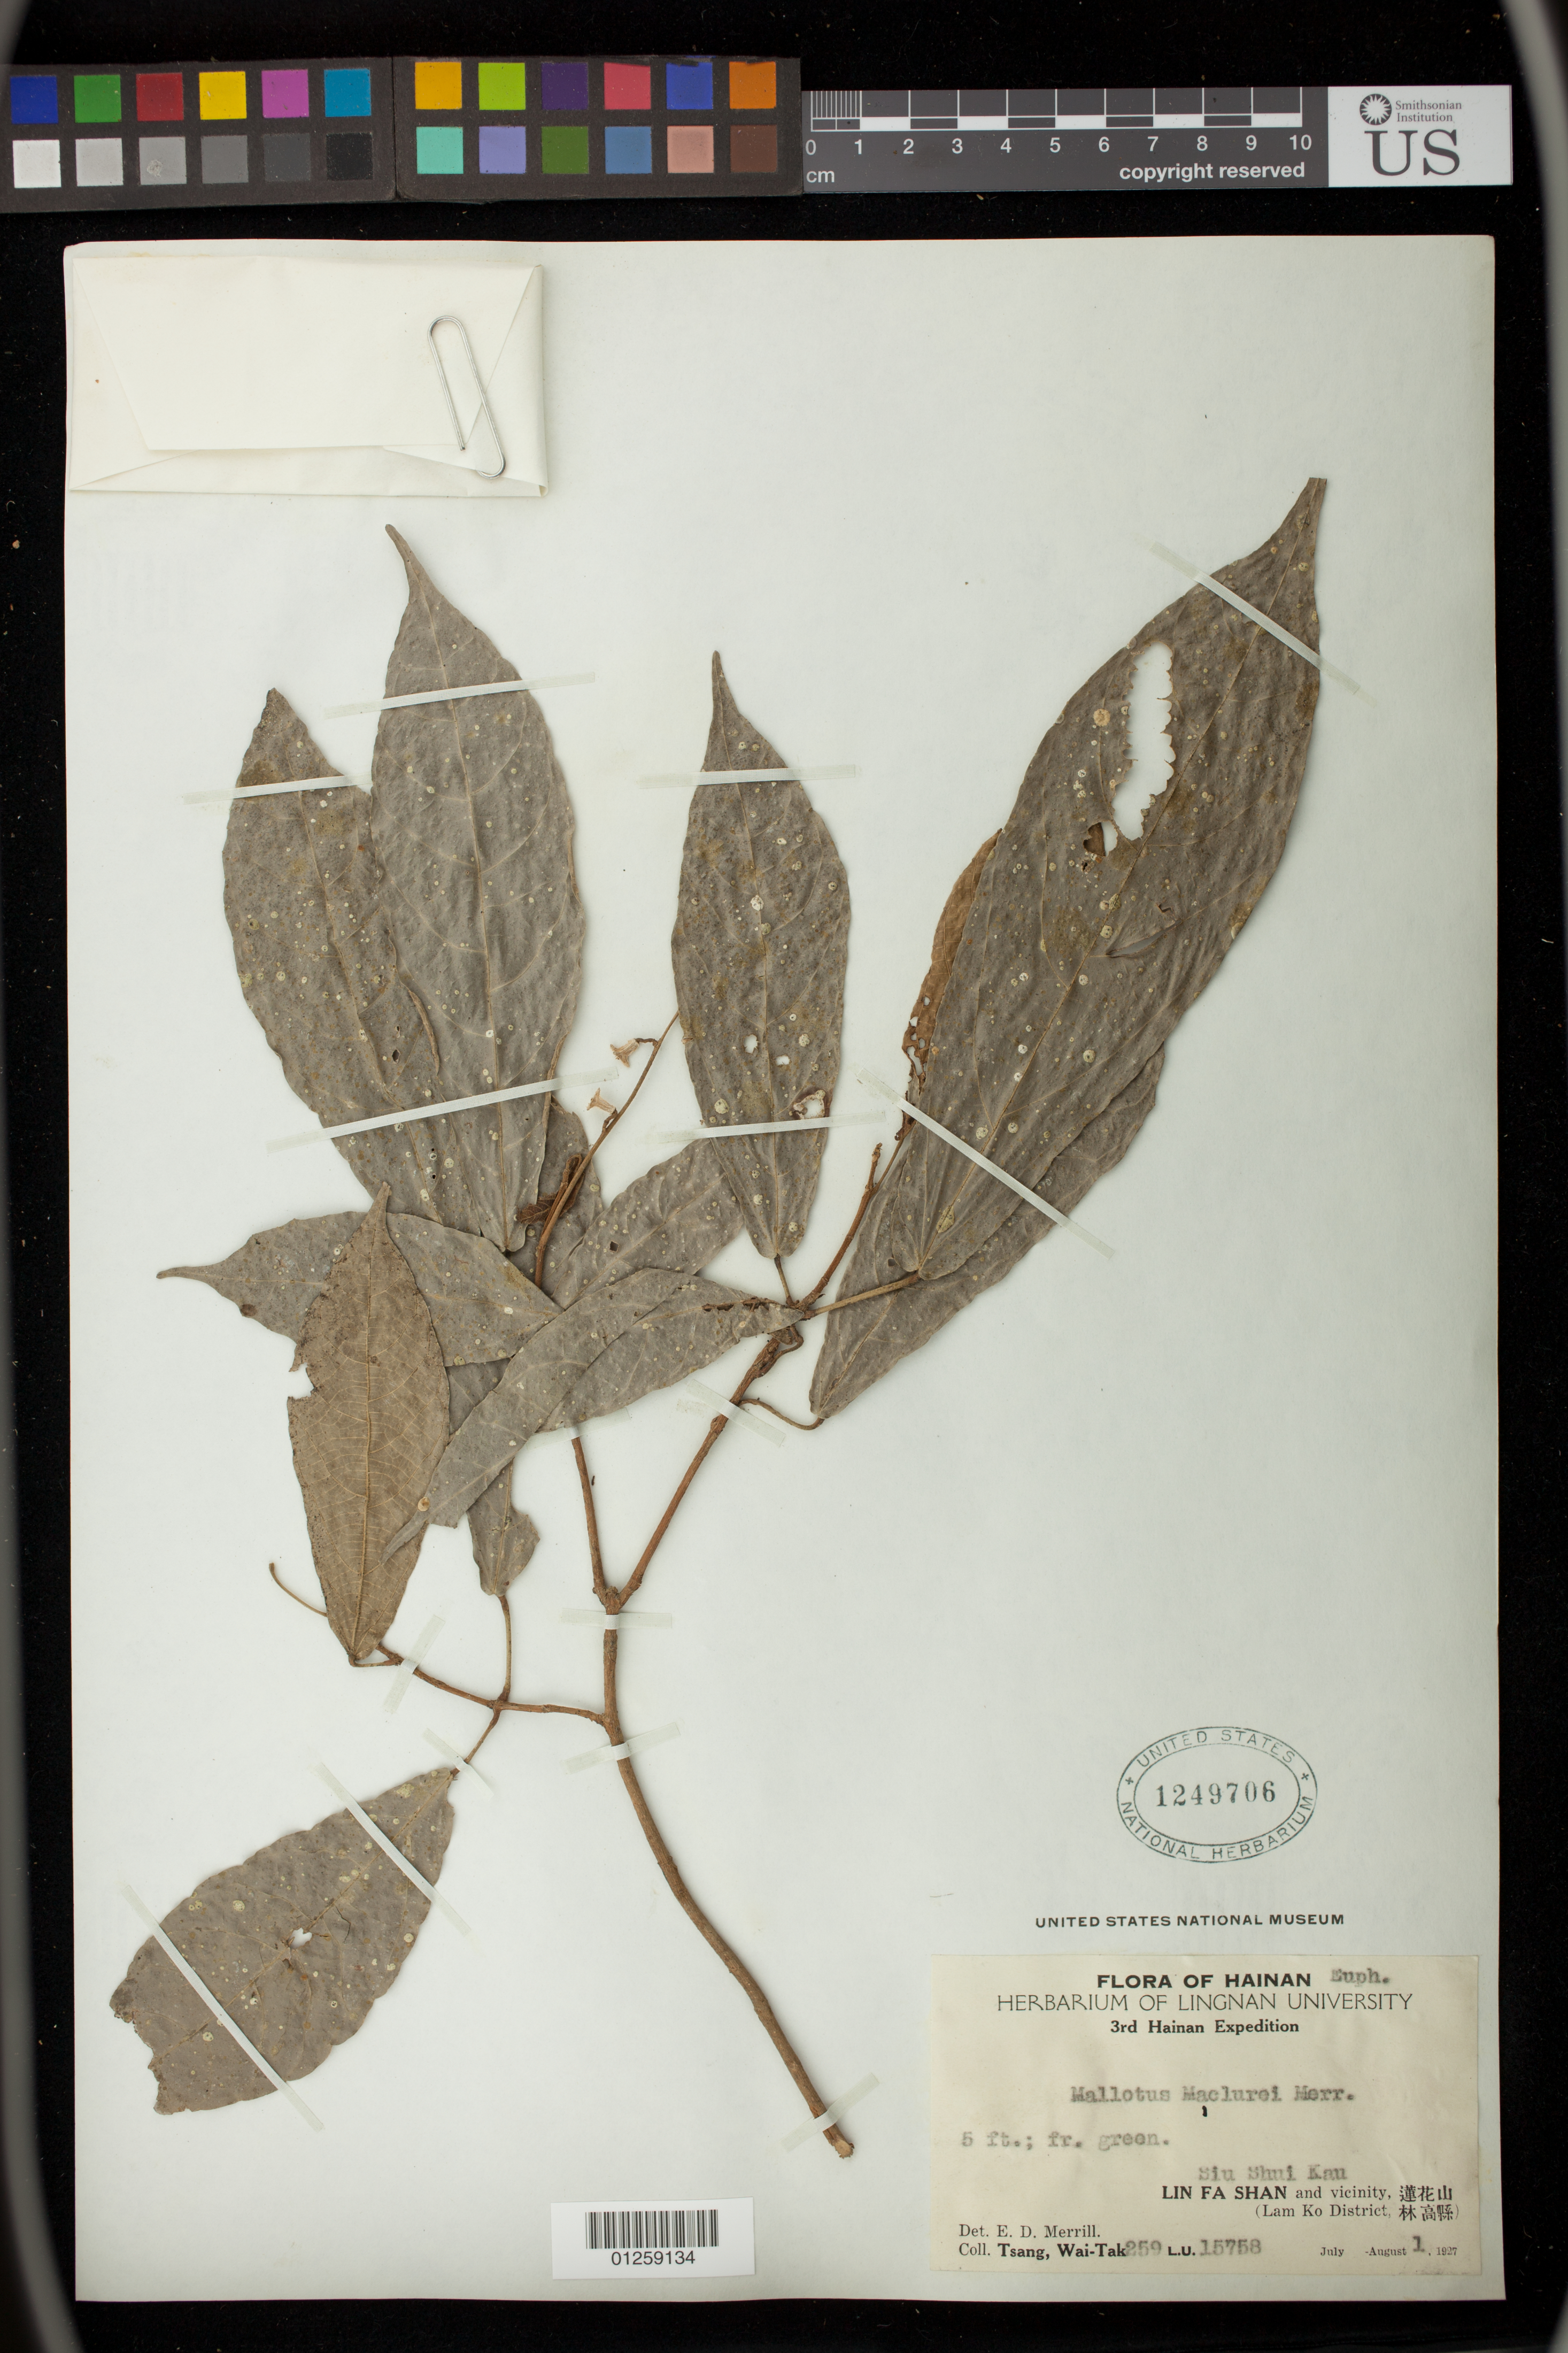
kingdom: Plantae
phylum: Tracheophyta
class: Magnoliopsida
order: Malpighiales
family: Euphorbiaceae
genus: Mallotus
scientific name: Mallotus peltatus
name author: (Geiseler) Müll. Arg.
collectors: W. T. Tsang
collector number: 259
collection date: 1927-08-01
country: China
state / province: Hainan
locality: Siu Shui Kau.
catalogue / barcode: US 1249706